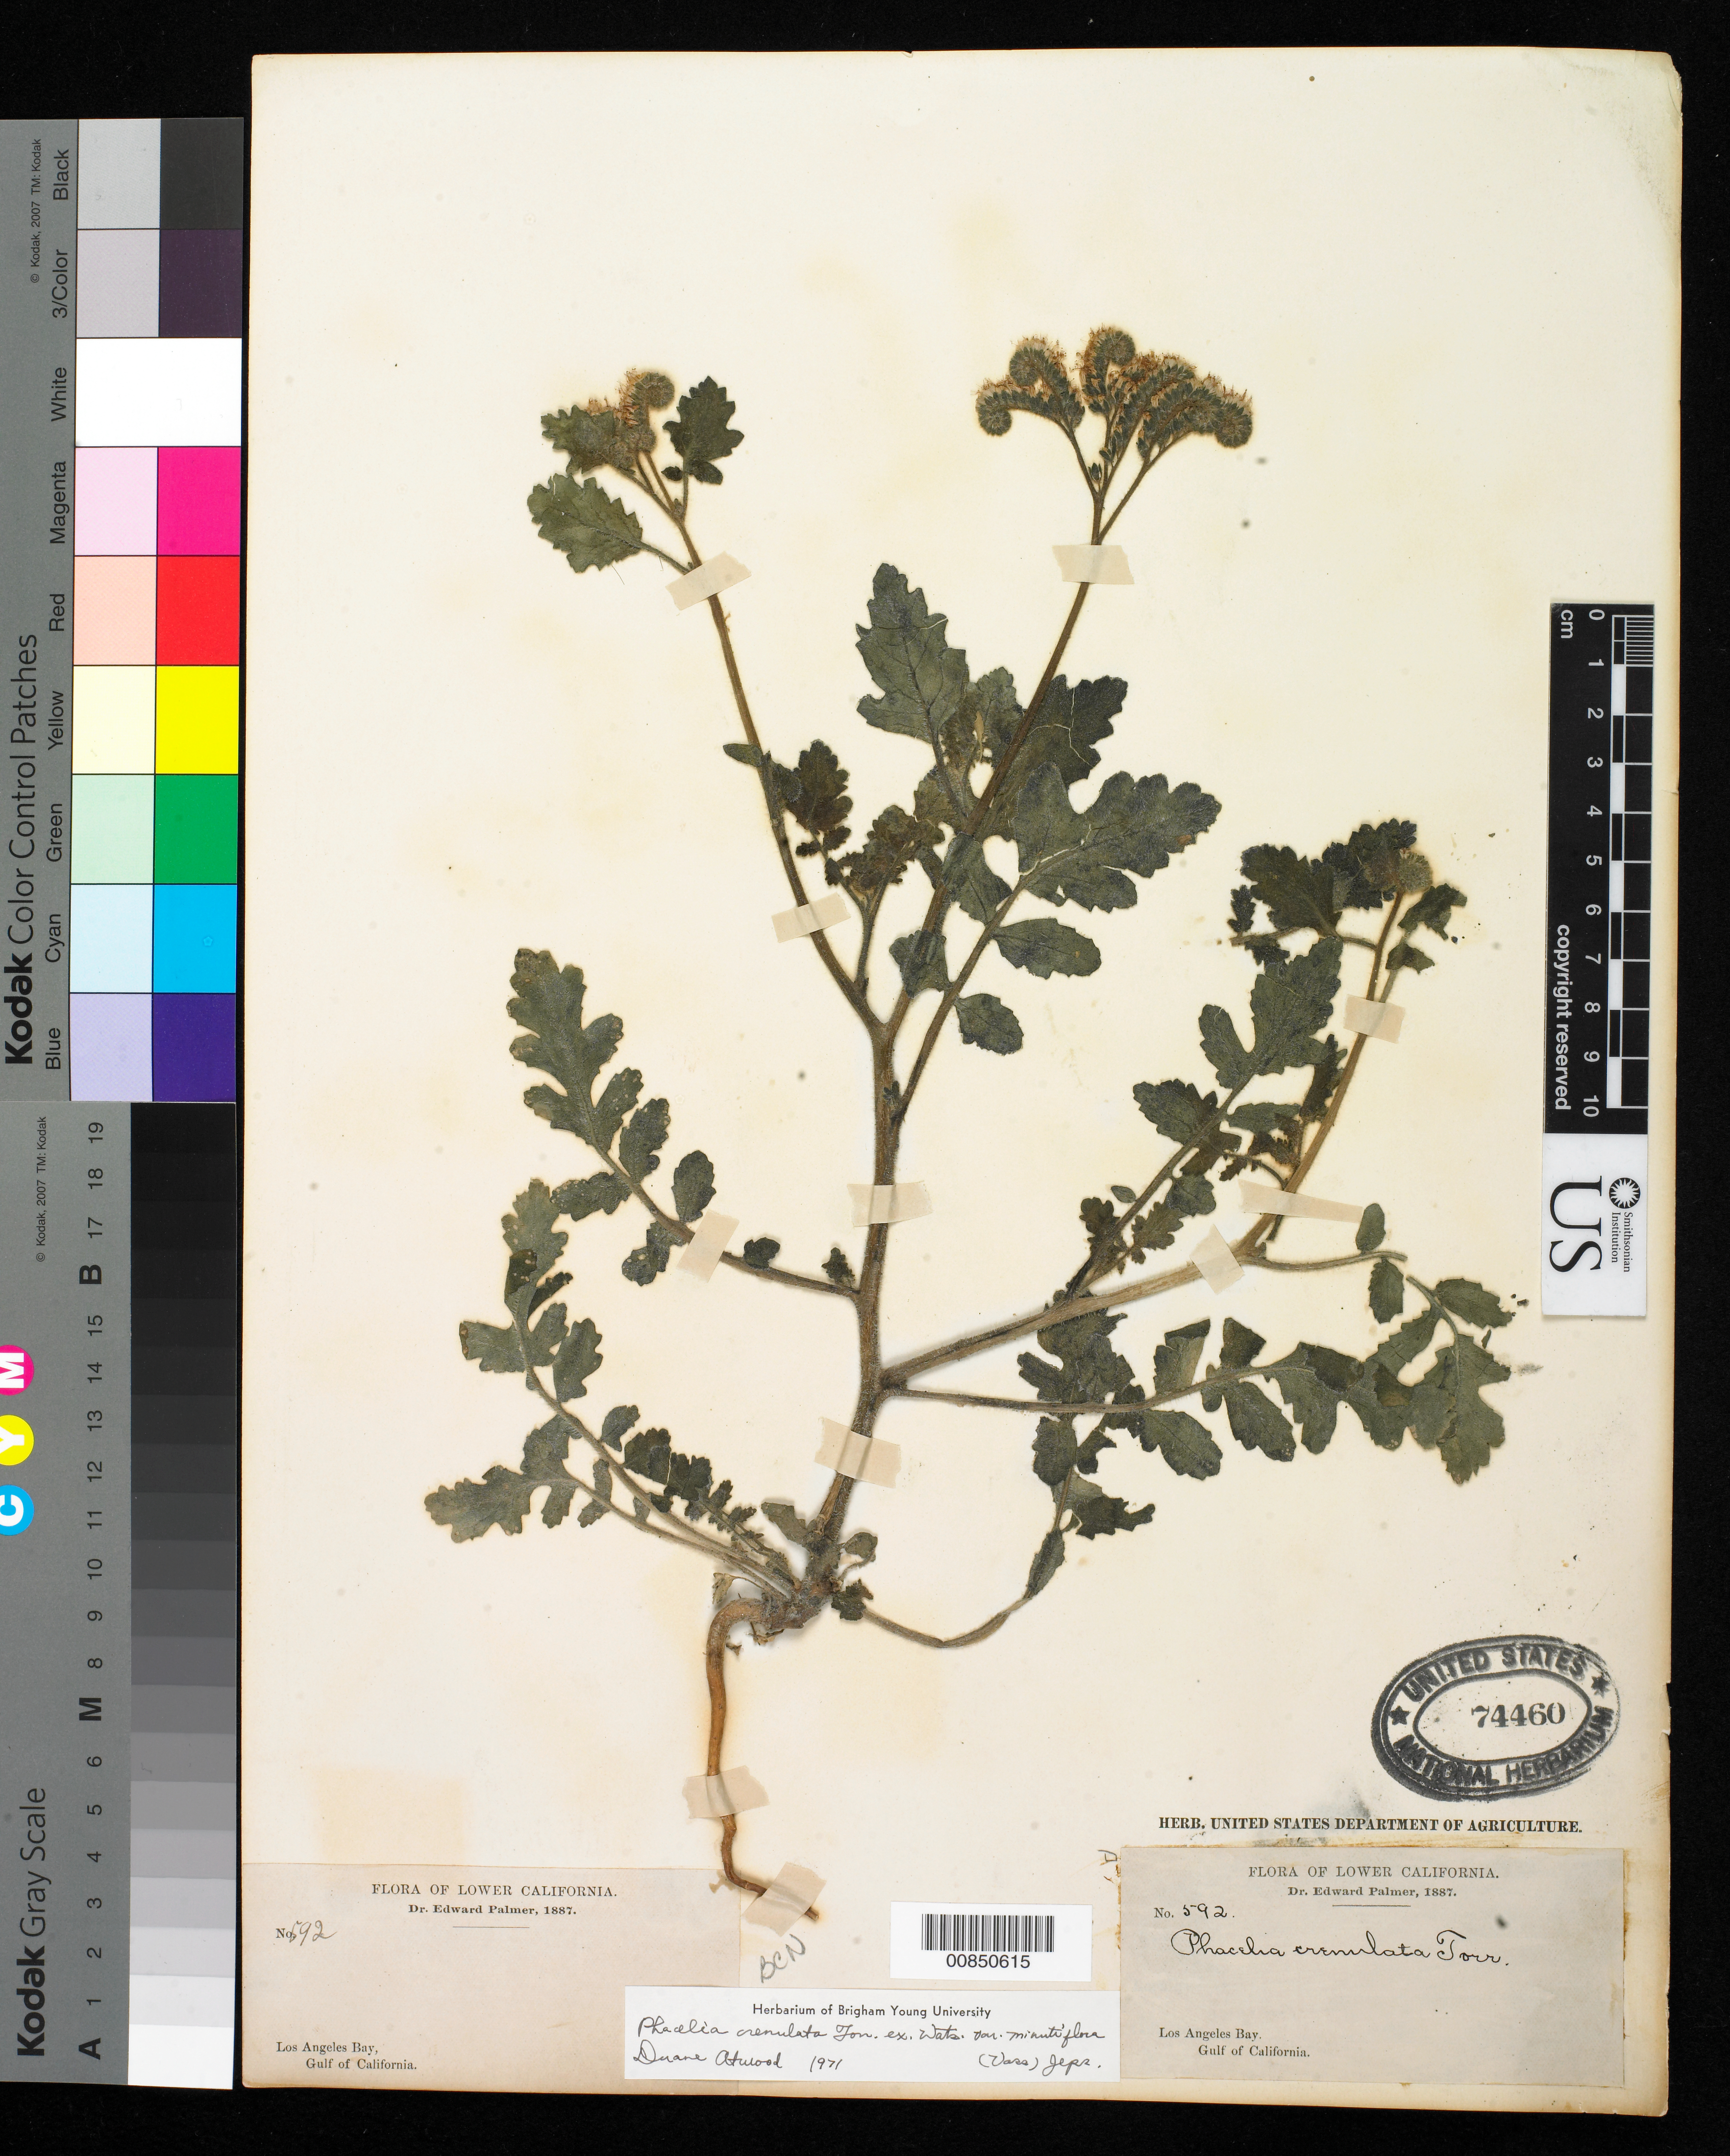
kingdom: Plantae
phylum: Tracheophyta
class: Magnoliopsida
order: Boraginales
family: Hydrophyllaceae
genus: Phacelia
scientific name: Phacelia crenulata var. minutiflora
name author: (J.W. Voss ex Munz) Jeps.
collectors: E. Palmer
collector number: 592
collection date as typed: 1887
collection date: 1887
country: Mexico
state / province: Baja California Norte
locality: Los Angeles Bay, Baja California. Gulf of California.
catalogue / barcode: US 74460